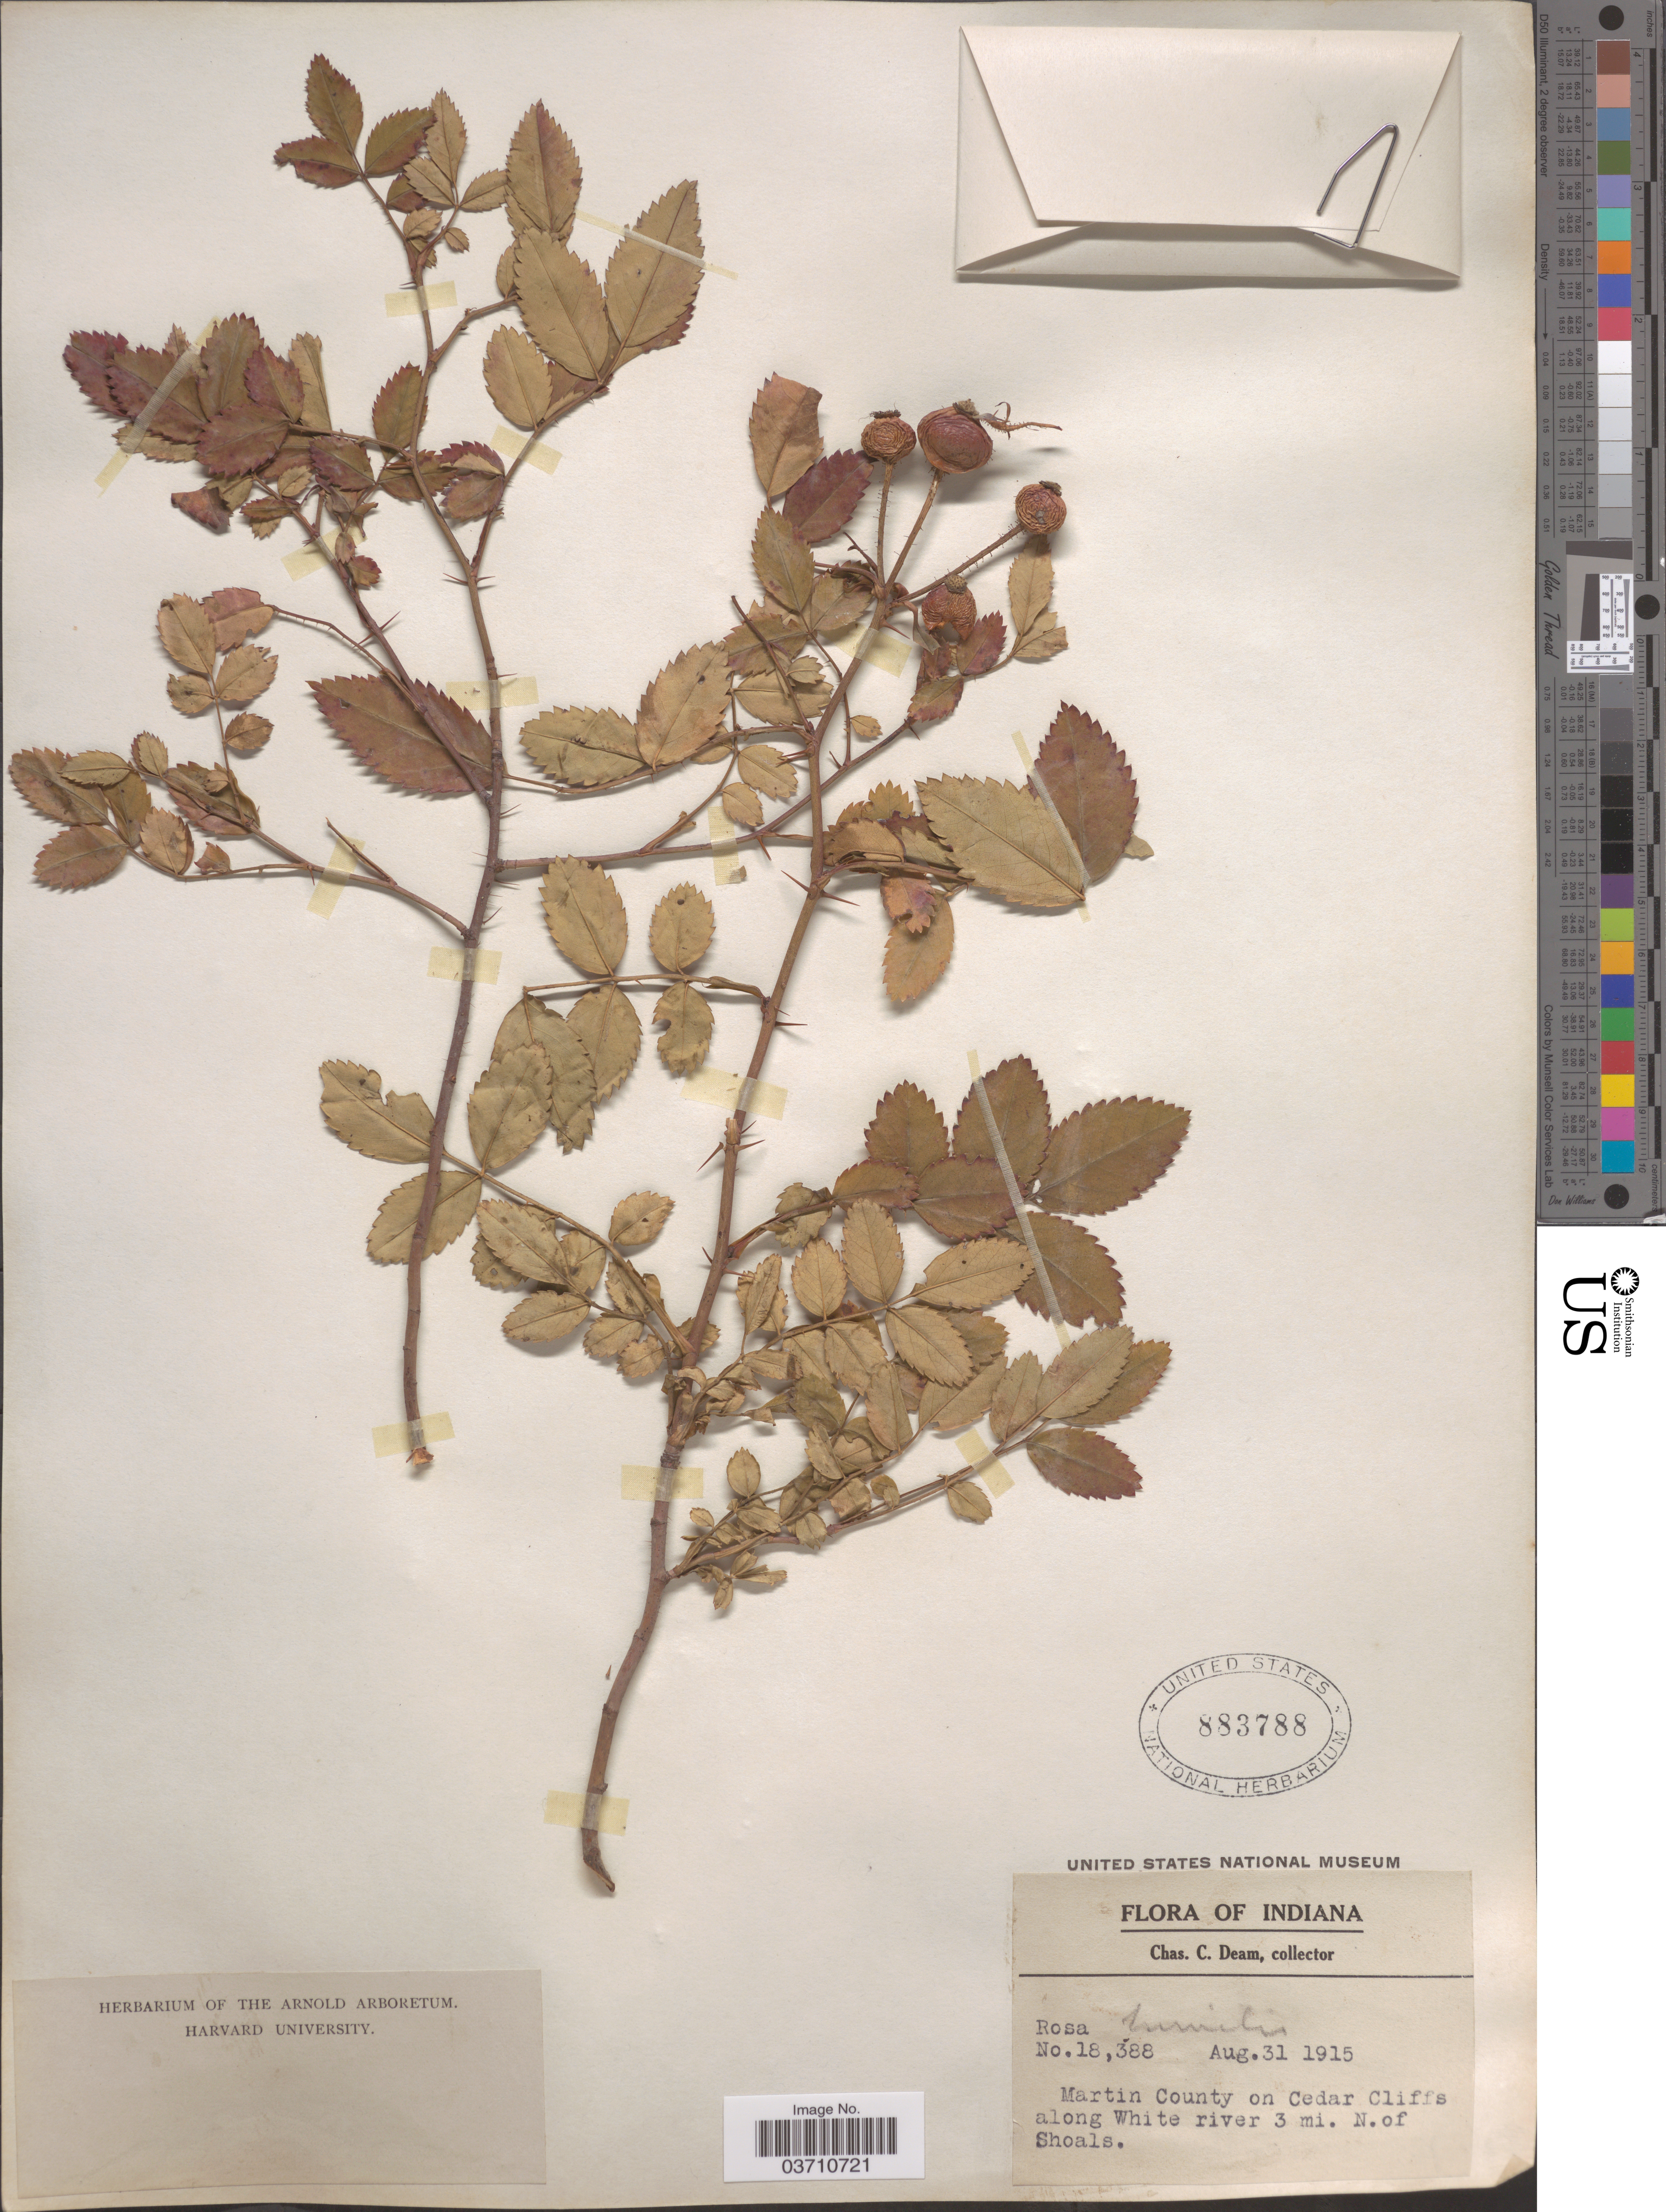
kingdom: Plantae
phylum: Tracheophyta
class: Magnoliopsida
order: Rosales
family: Rosaceae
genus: Rosa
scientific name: Rosa carolina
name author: L.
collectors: C. C. Deam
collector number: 18388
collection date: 1915-08-31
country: United States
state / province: Indiana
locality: Martin County on Cedar Cliffs along White river 3 mi. N. of Shoals.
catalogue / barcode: US 883788